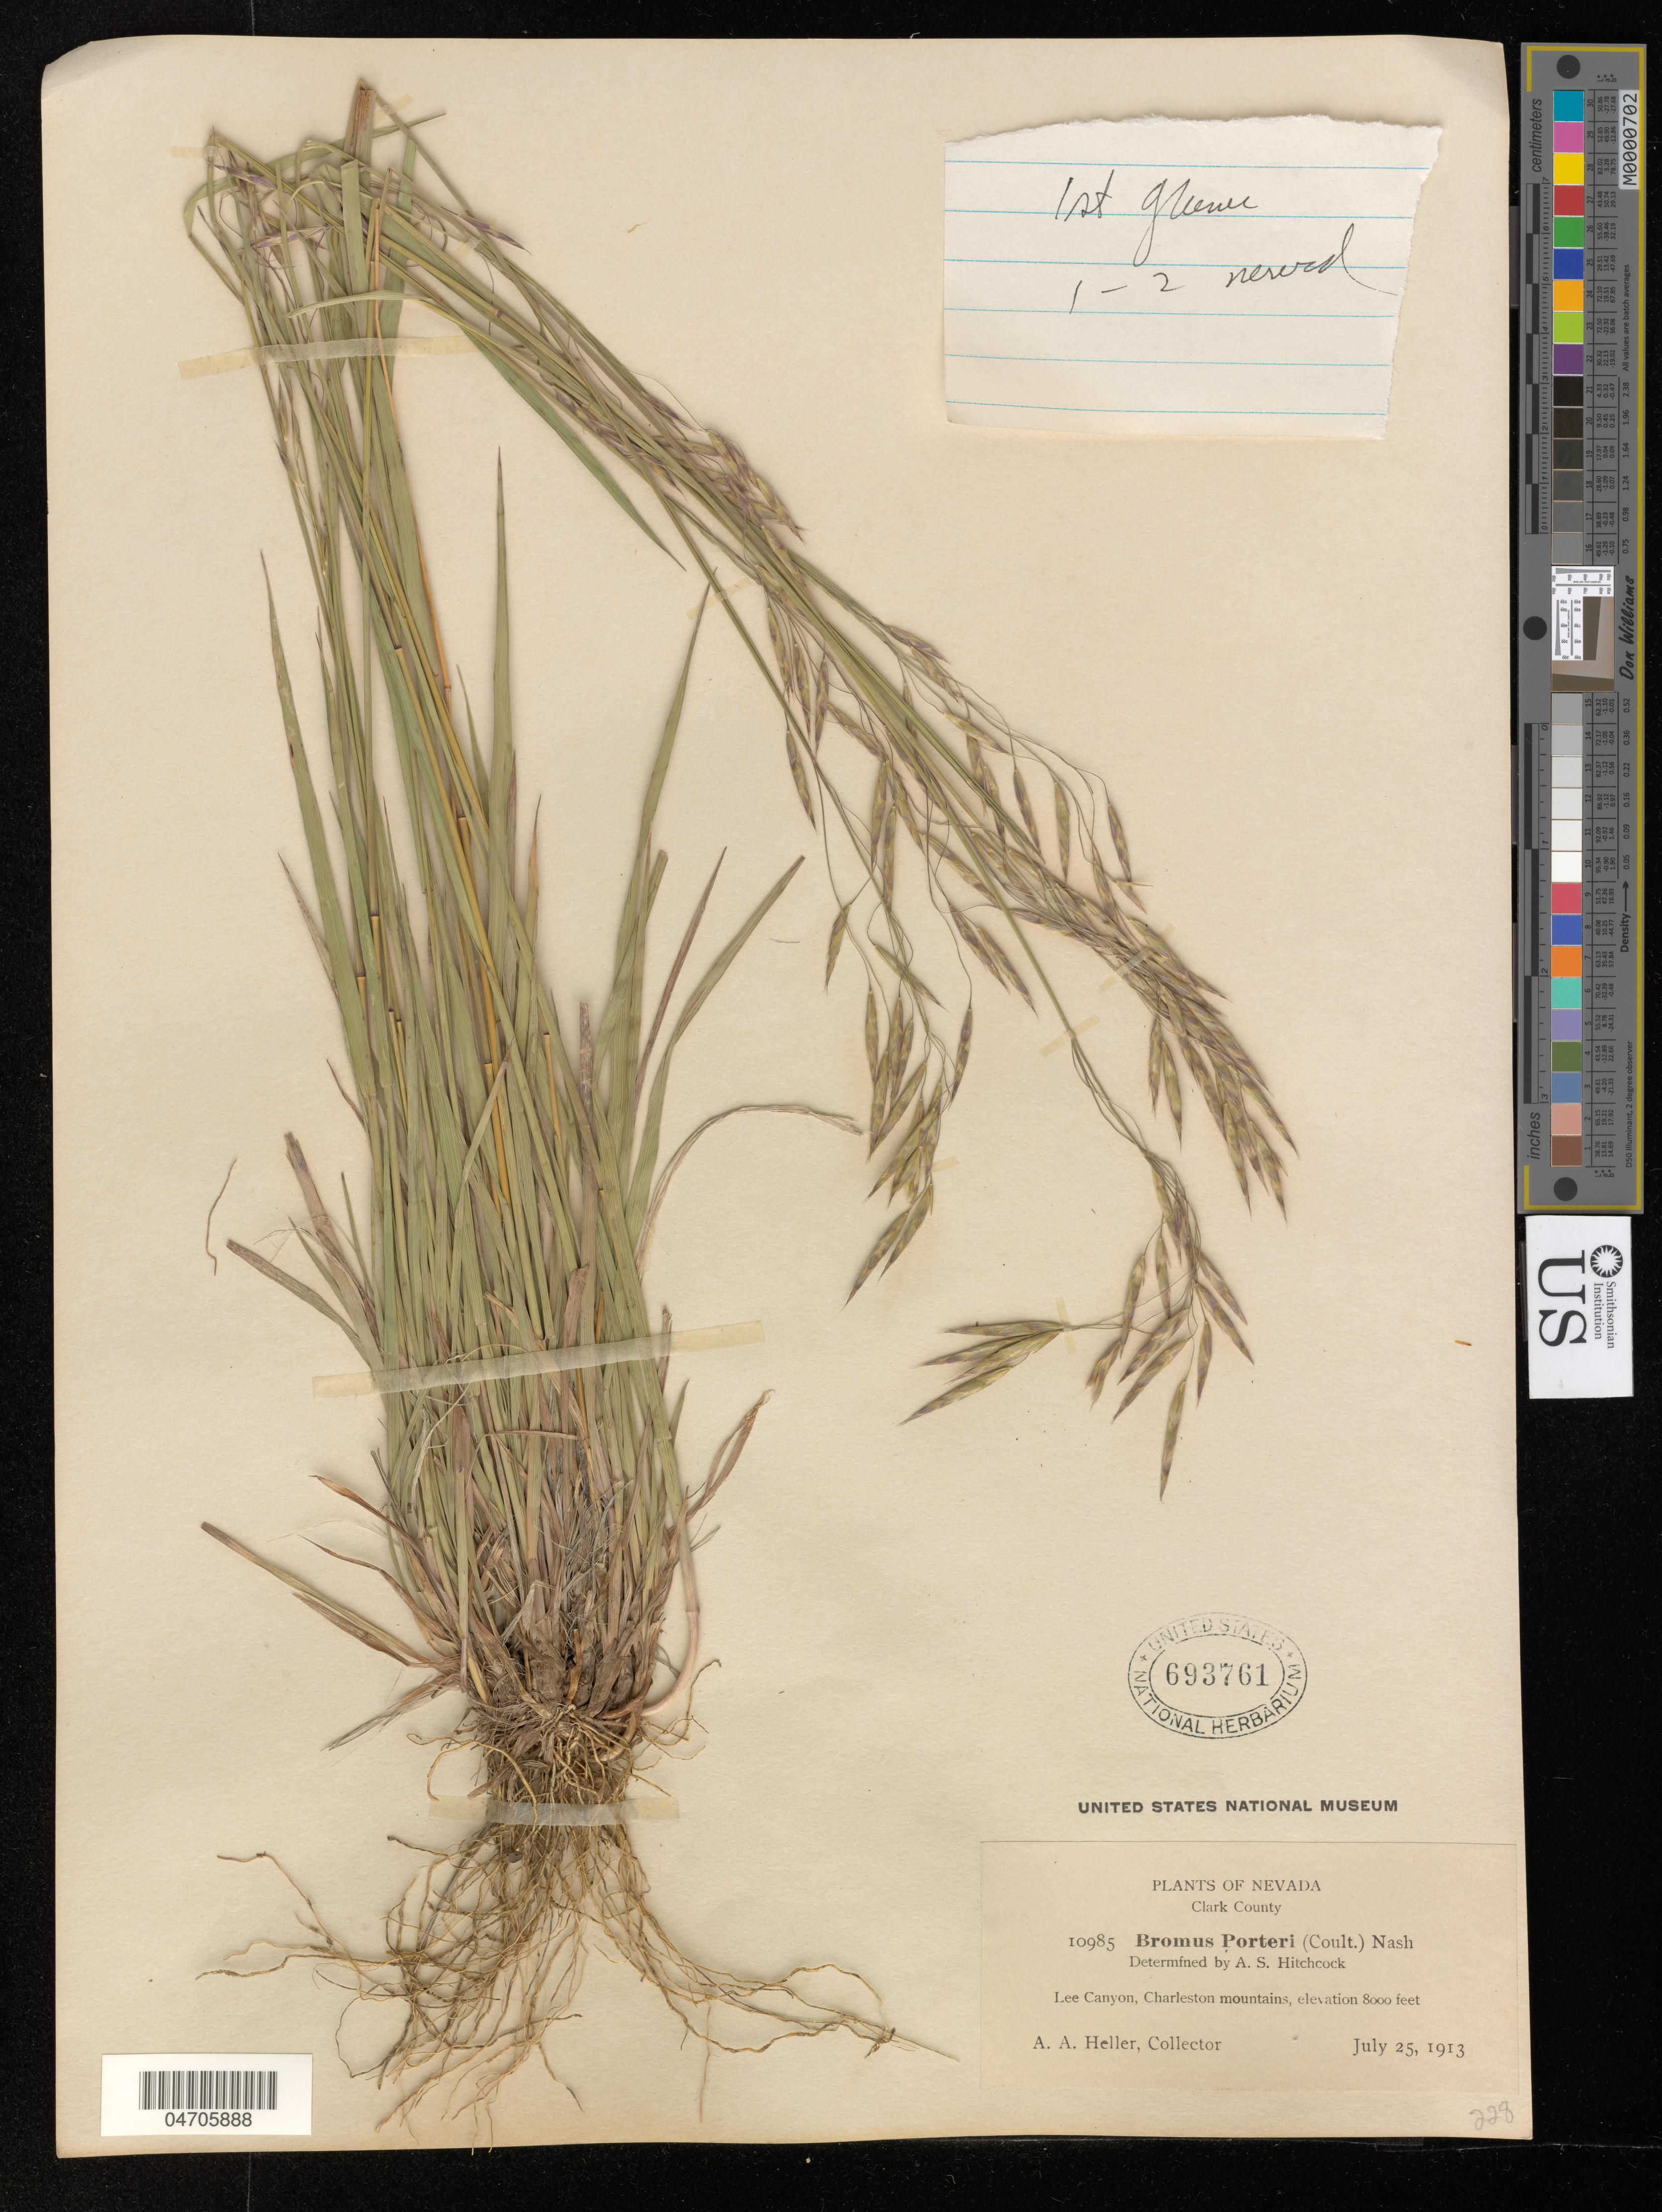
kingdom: Plantae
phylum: Tracheophyta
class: Liliopsida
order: Poales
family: Poaceae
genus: Bromus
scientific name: Bromus porteri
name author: (J.M. Coult.) Nash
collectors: A. A. Heller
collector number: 10985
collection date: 1913-07-25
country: United States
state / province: Nevada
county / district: Clark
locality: Clark County. Lee Canyon, Charleston mountains.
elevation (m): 2438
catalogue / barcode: US 693761